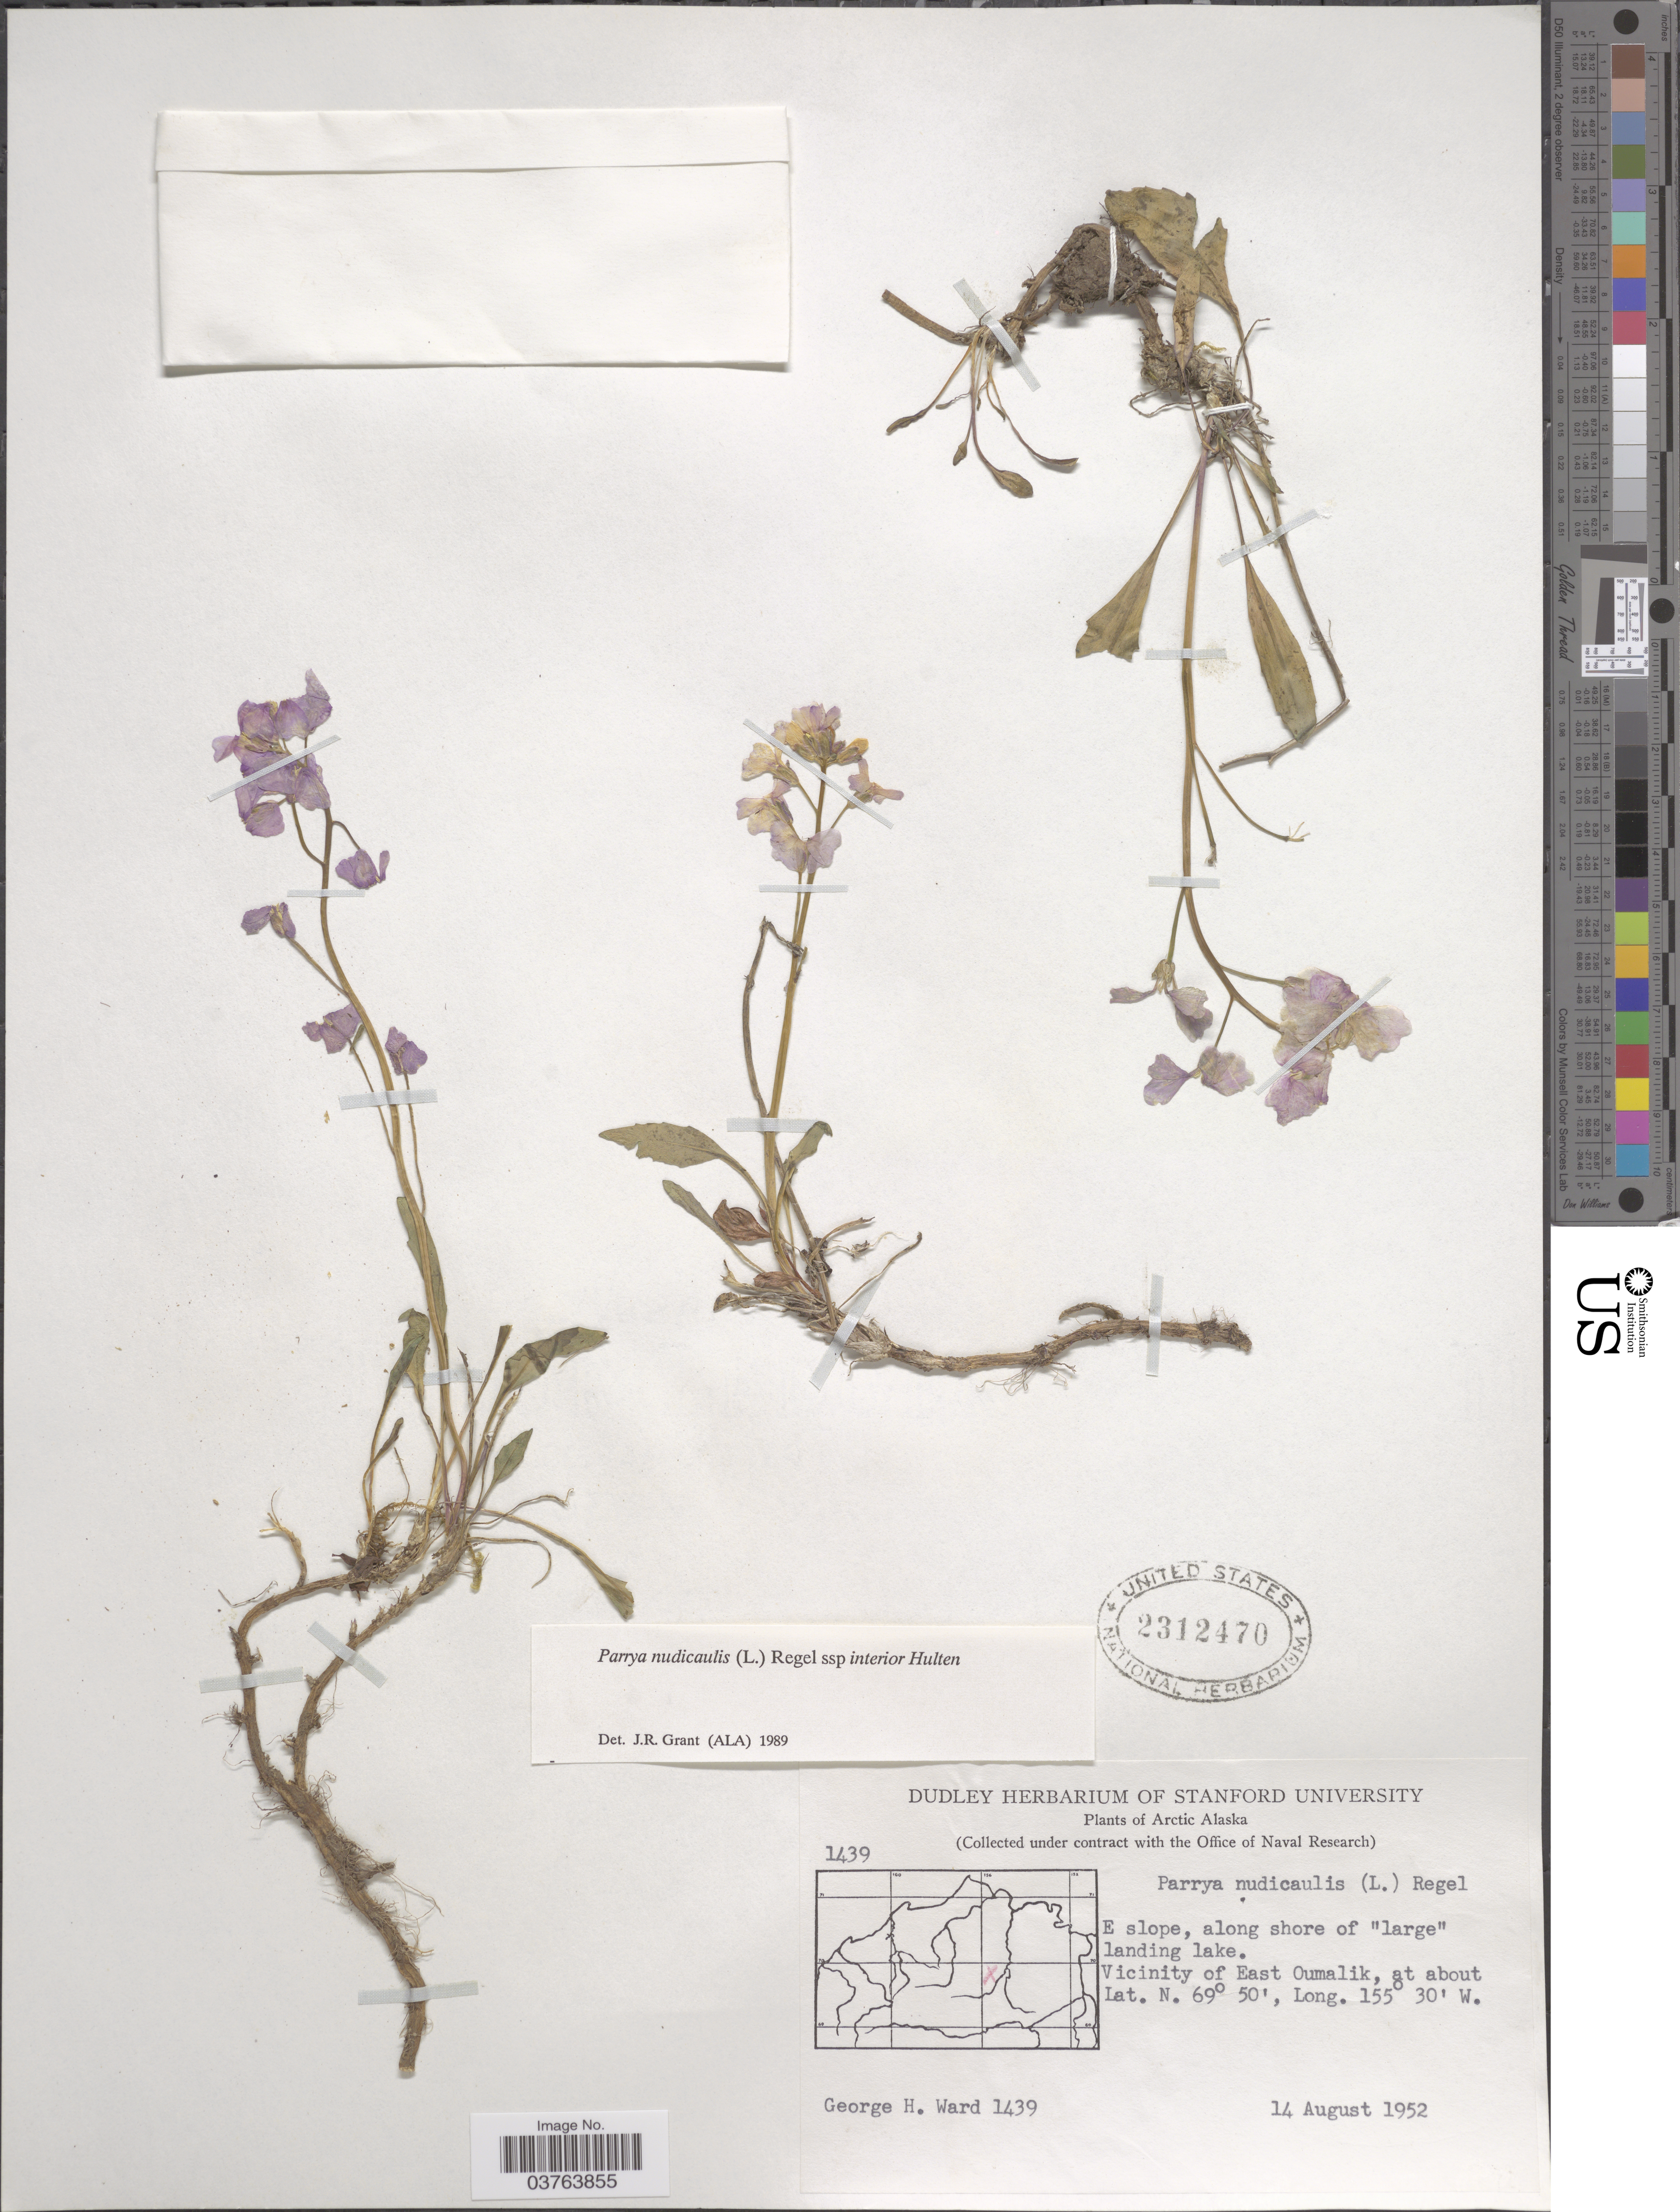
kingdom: Plantae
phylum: Tracheophyta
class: Magnoliopsida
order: Brassicales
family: Brassicaceae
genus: Parrya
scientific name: Parrya nudicaulis subsp. interior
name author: Hultén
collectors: G. H. Ward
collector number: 1439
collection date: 1952-08-14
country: United States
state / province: Alaska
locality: Arctic Alaska. E slope, along shore of "large" landing lake. Vicinity of East Oumalik.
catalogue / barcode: US 2312470